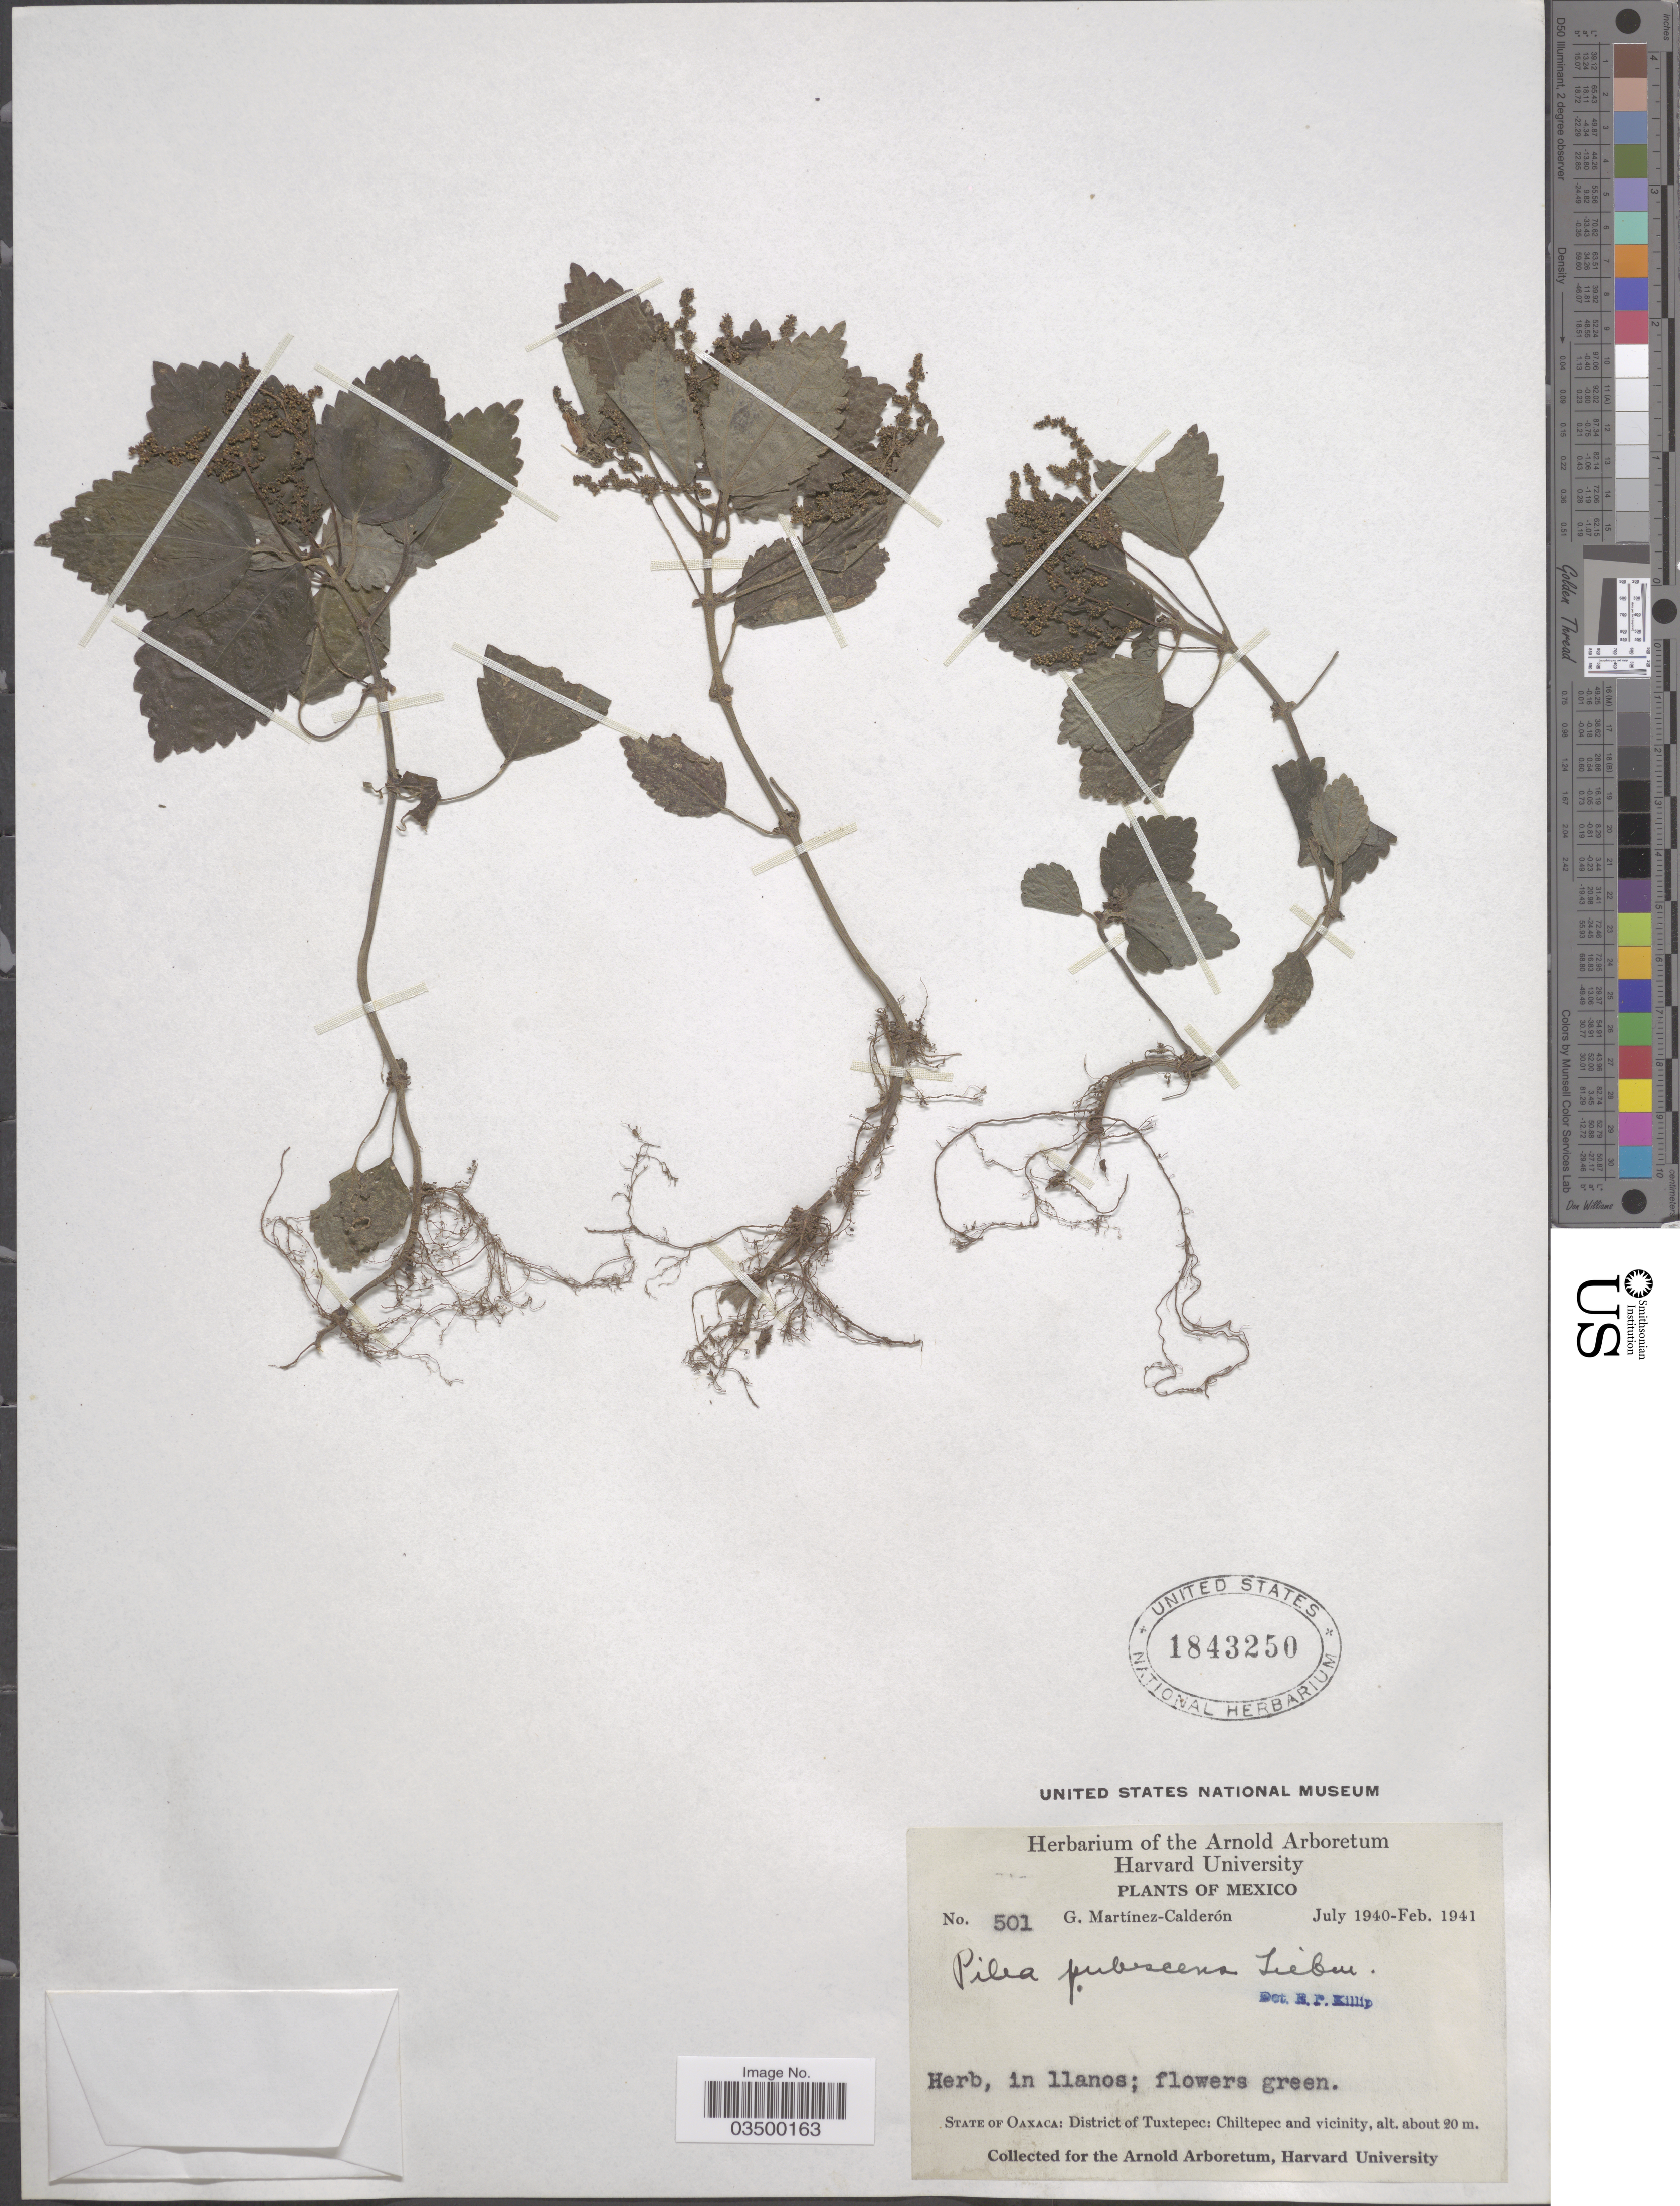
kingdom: Plantae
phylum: Tracheophyta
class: Magnoliopsida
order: Rosales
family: Urticaceae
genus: Pilea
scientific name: Pilea pubescens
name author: Liebm.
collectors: G. Martínez Calderón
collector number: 501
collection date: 1940-07/1941-02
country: Mexico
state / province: Oaxaca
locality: District of Tuxtepec: Chiltepec and vicinity.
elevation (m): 20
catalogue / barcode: US 1843250